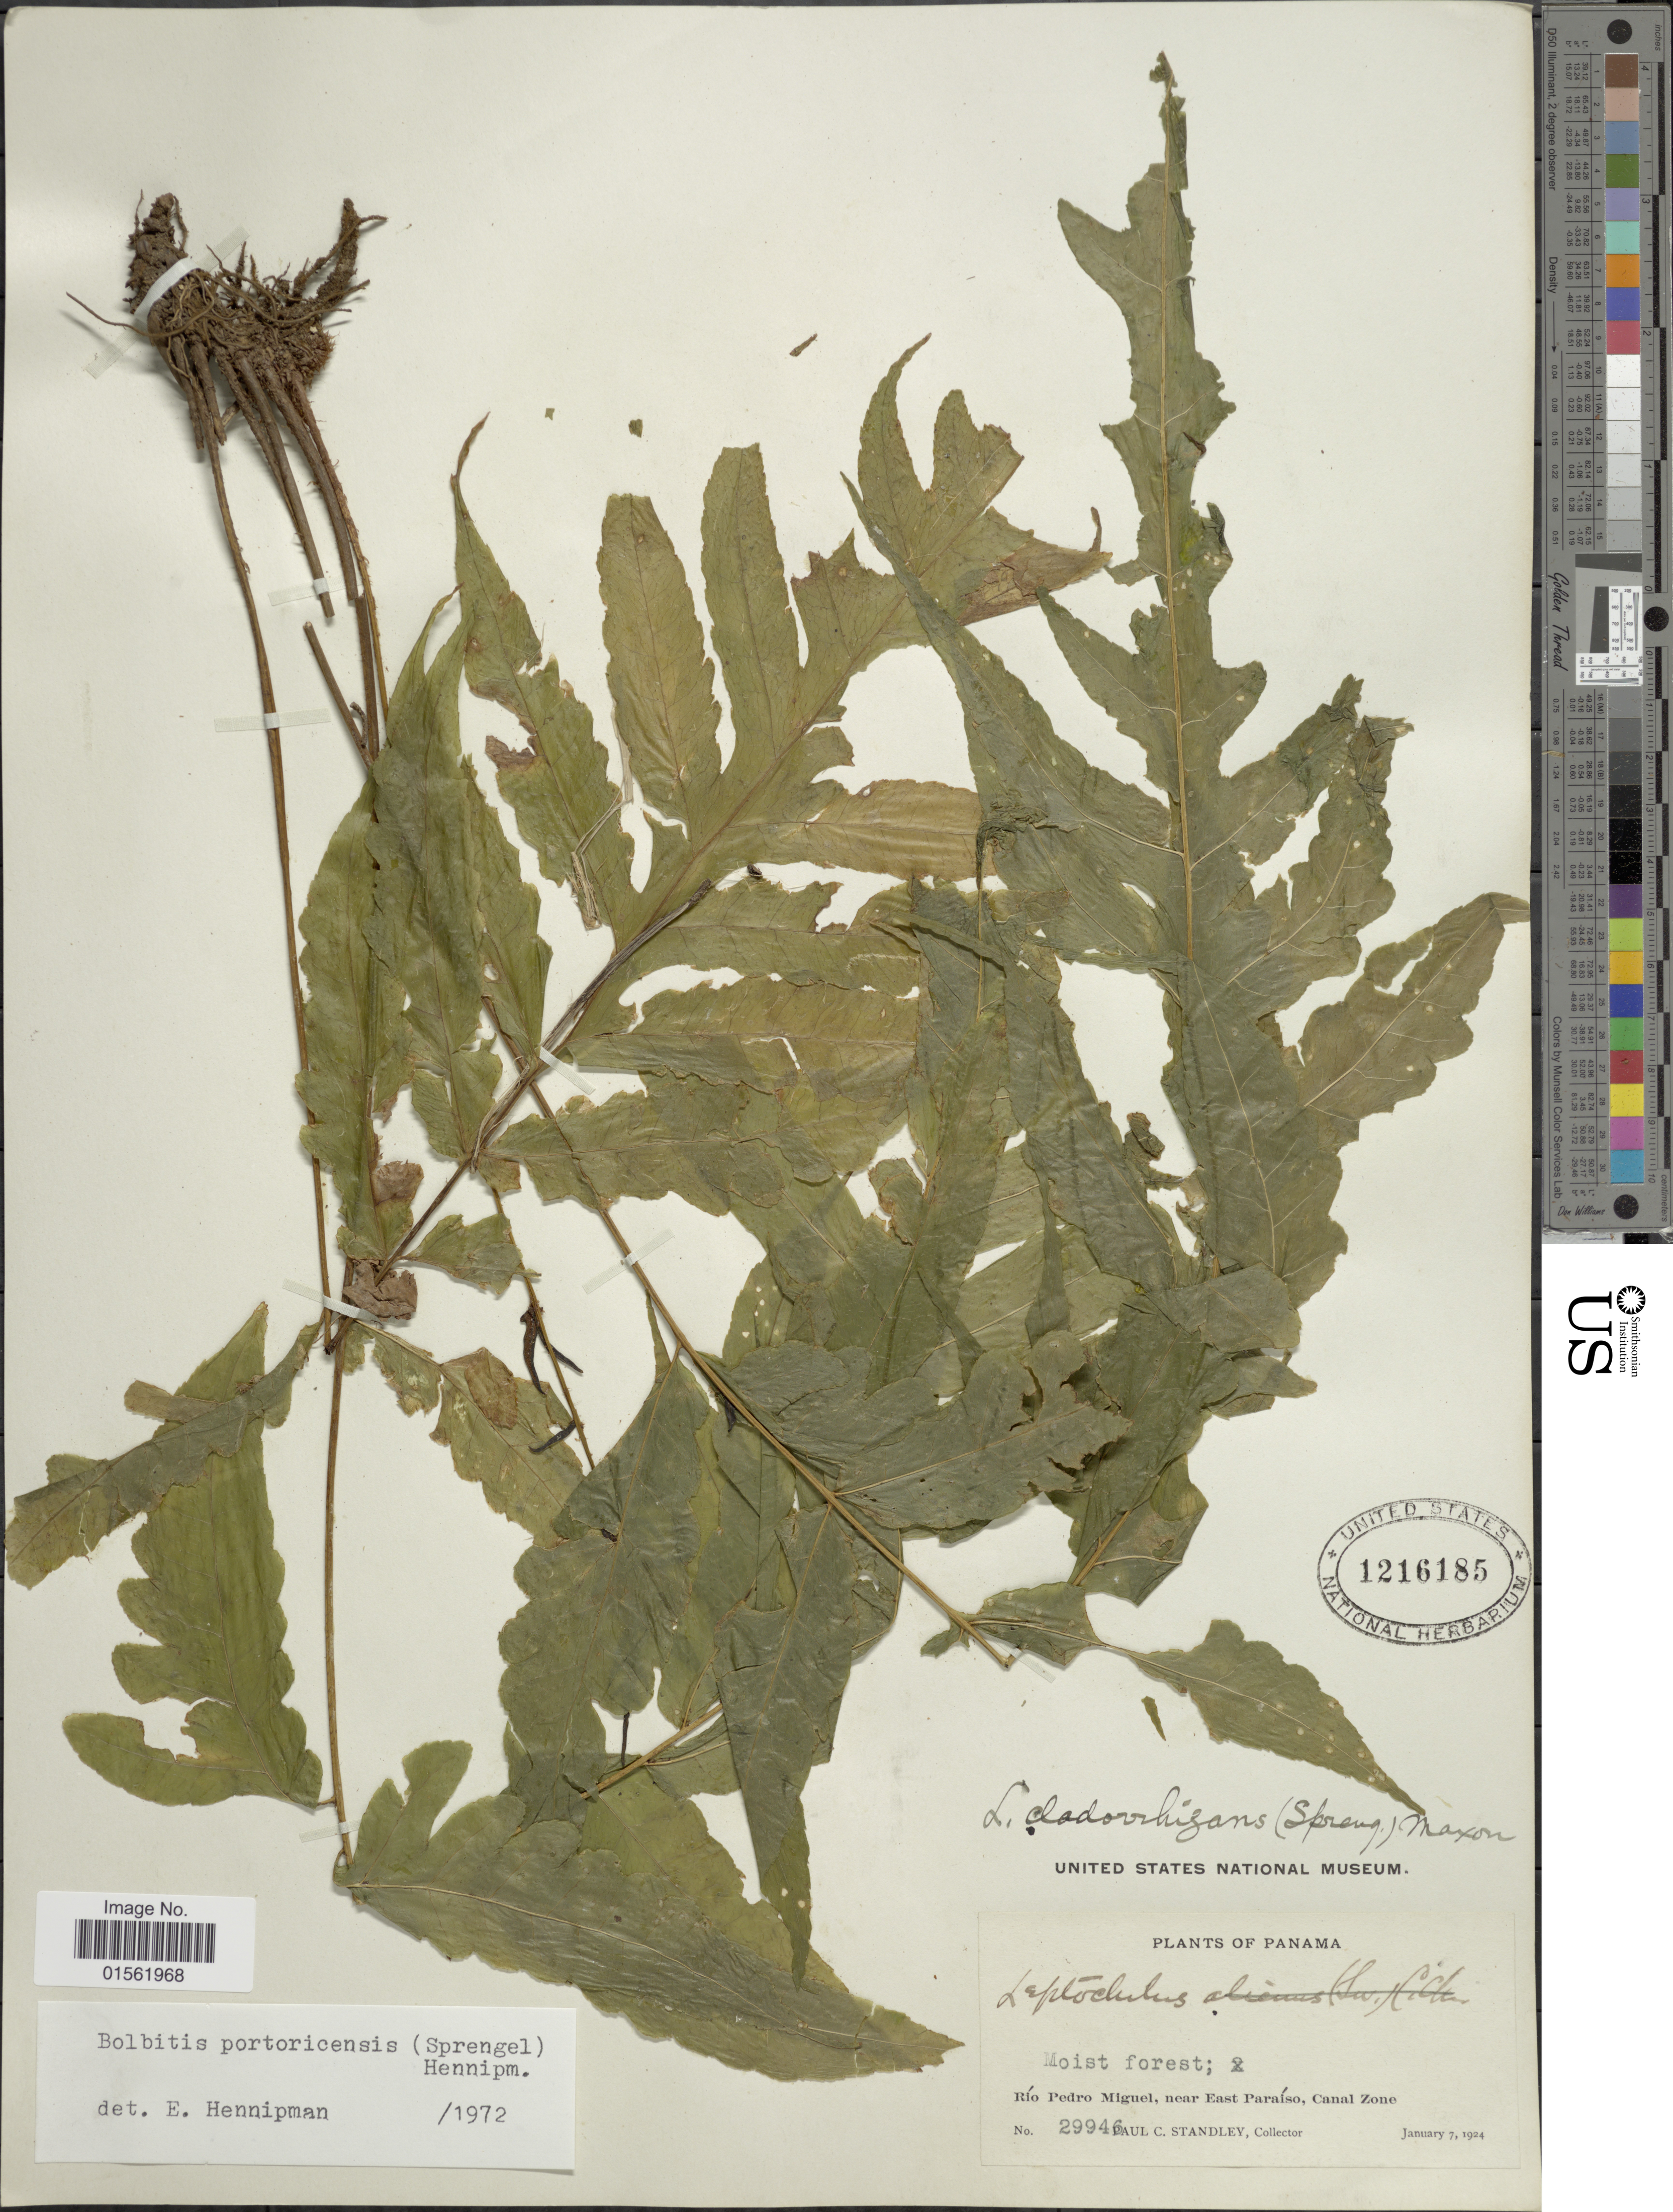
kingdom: Plantae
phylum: Tracheophyta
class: Polypodiopsida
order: Polypodiales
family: Dryopteridaceae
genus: Bolbitis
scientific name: Bolbitis portoricensis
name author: (Spreng.) Hennipman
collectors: P. C. Standley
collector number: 29946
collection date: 1924-01-07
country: Panama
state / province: Colón / Panamá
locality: Río Pedro Miguel, near East Paraíso, Canal Zone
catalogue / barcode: US 1216185